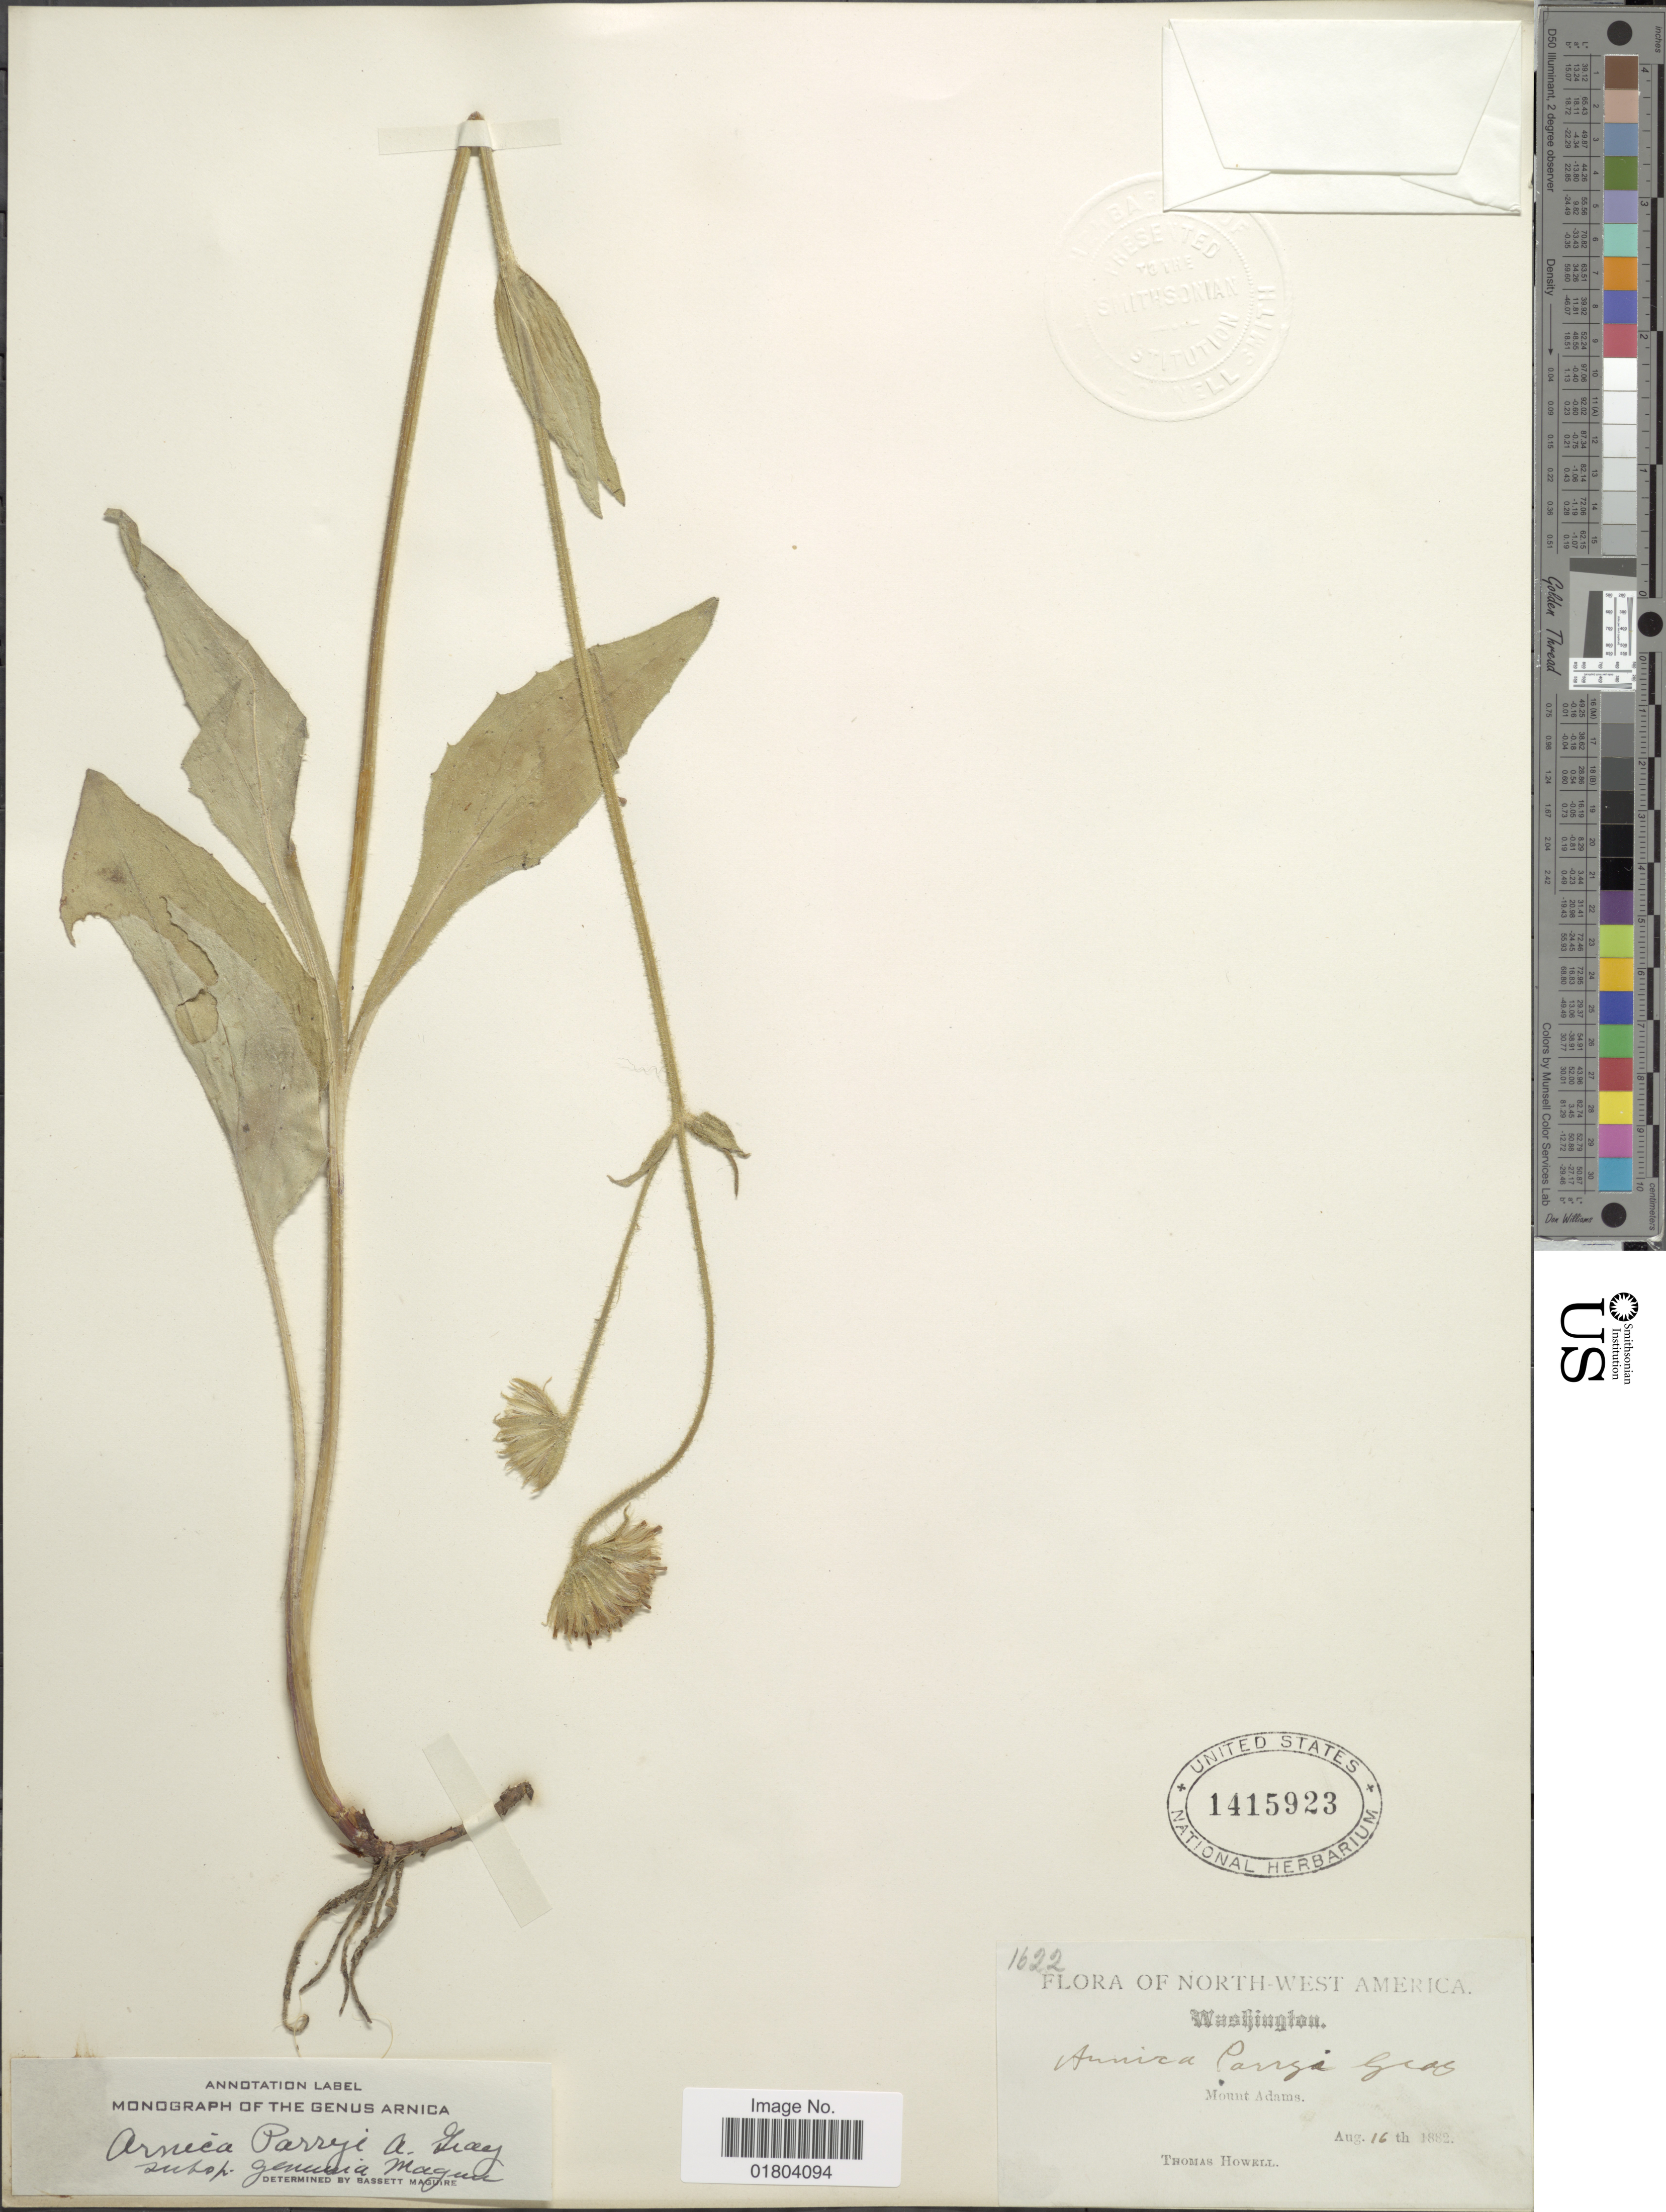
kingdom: Plantae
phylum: Tracheophyta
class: Magnoliopsida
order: Asterales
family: Asteraceae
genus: Arnica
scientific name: Arnica parryi subsp. genuina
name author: Maguire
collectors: T. Howell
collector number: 1622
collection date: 1882-08-16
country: United States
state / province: Washington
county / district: Yakima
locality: North-West America, Mount Adams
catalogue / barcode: US 1415923